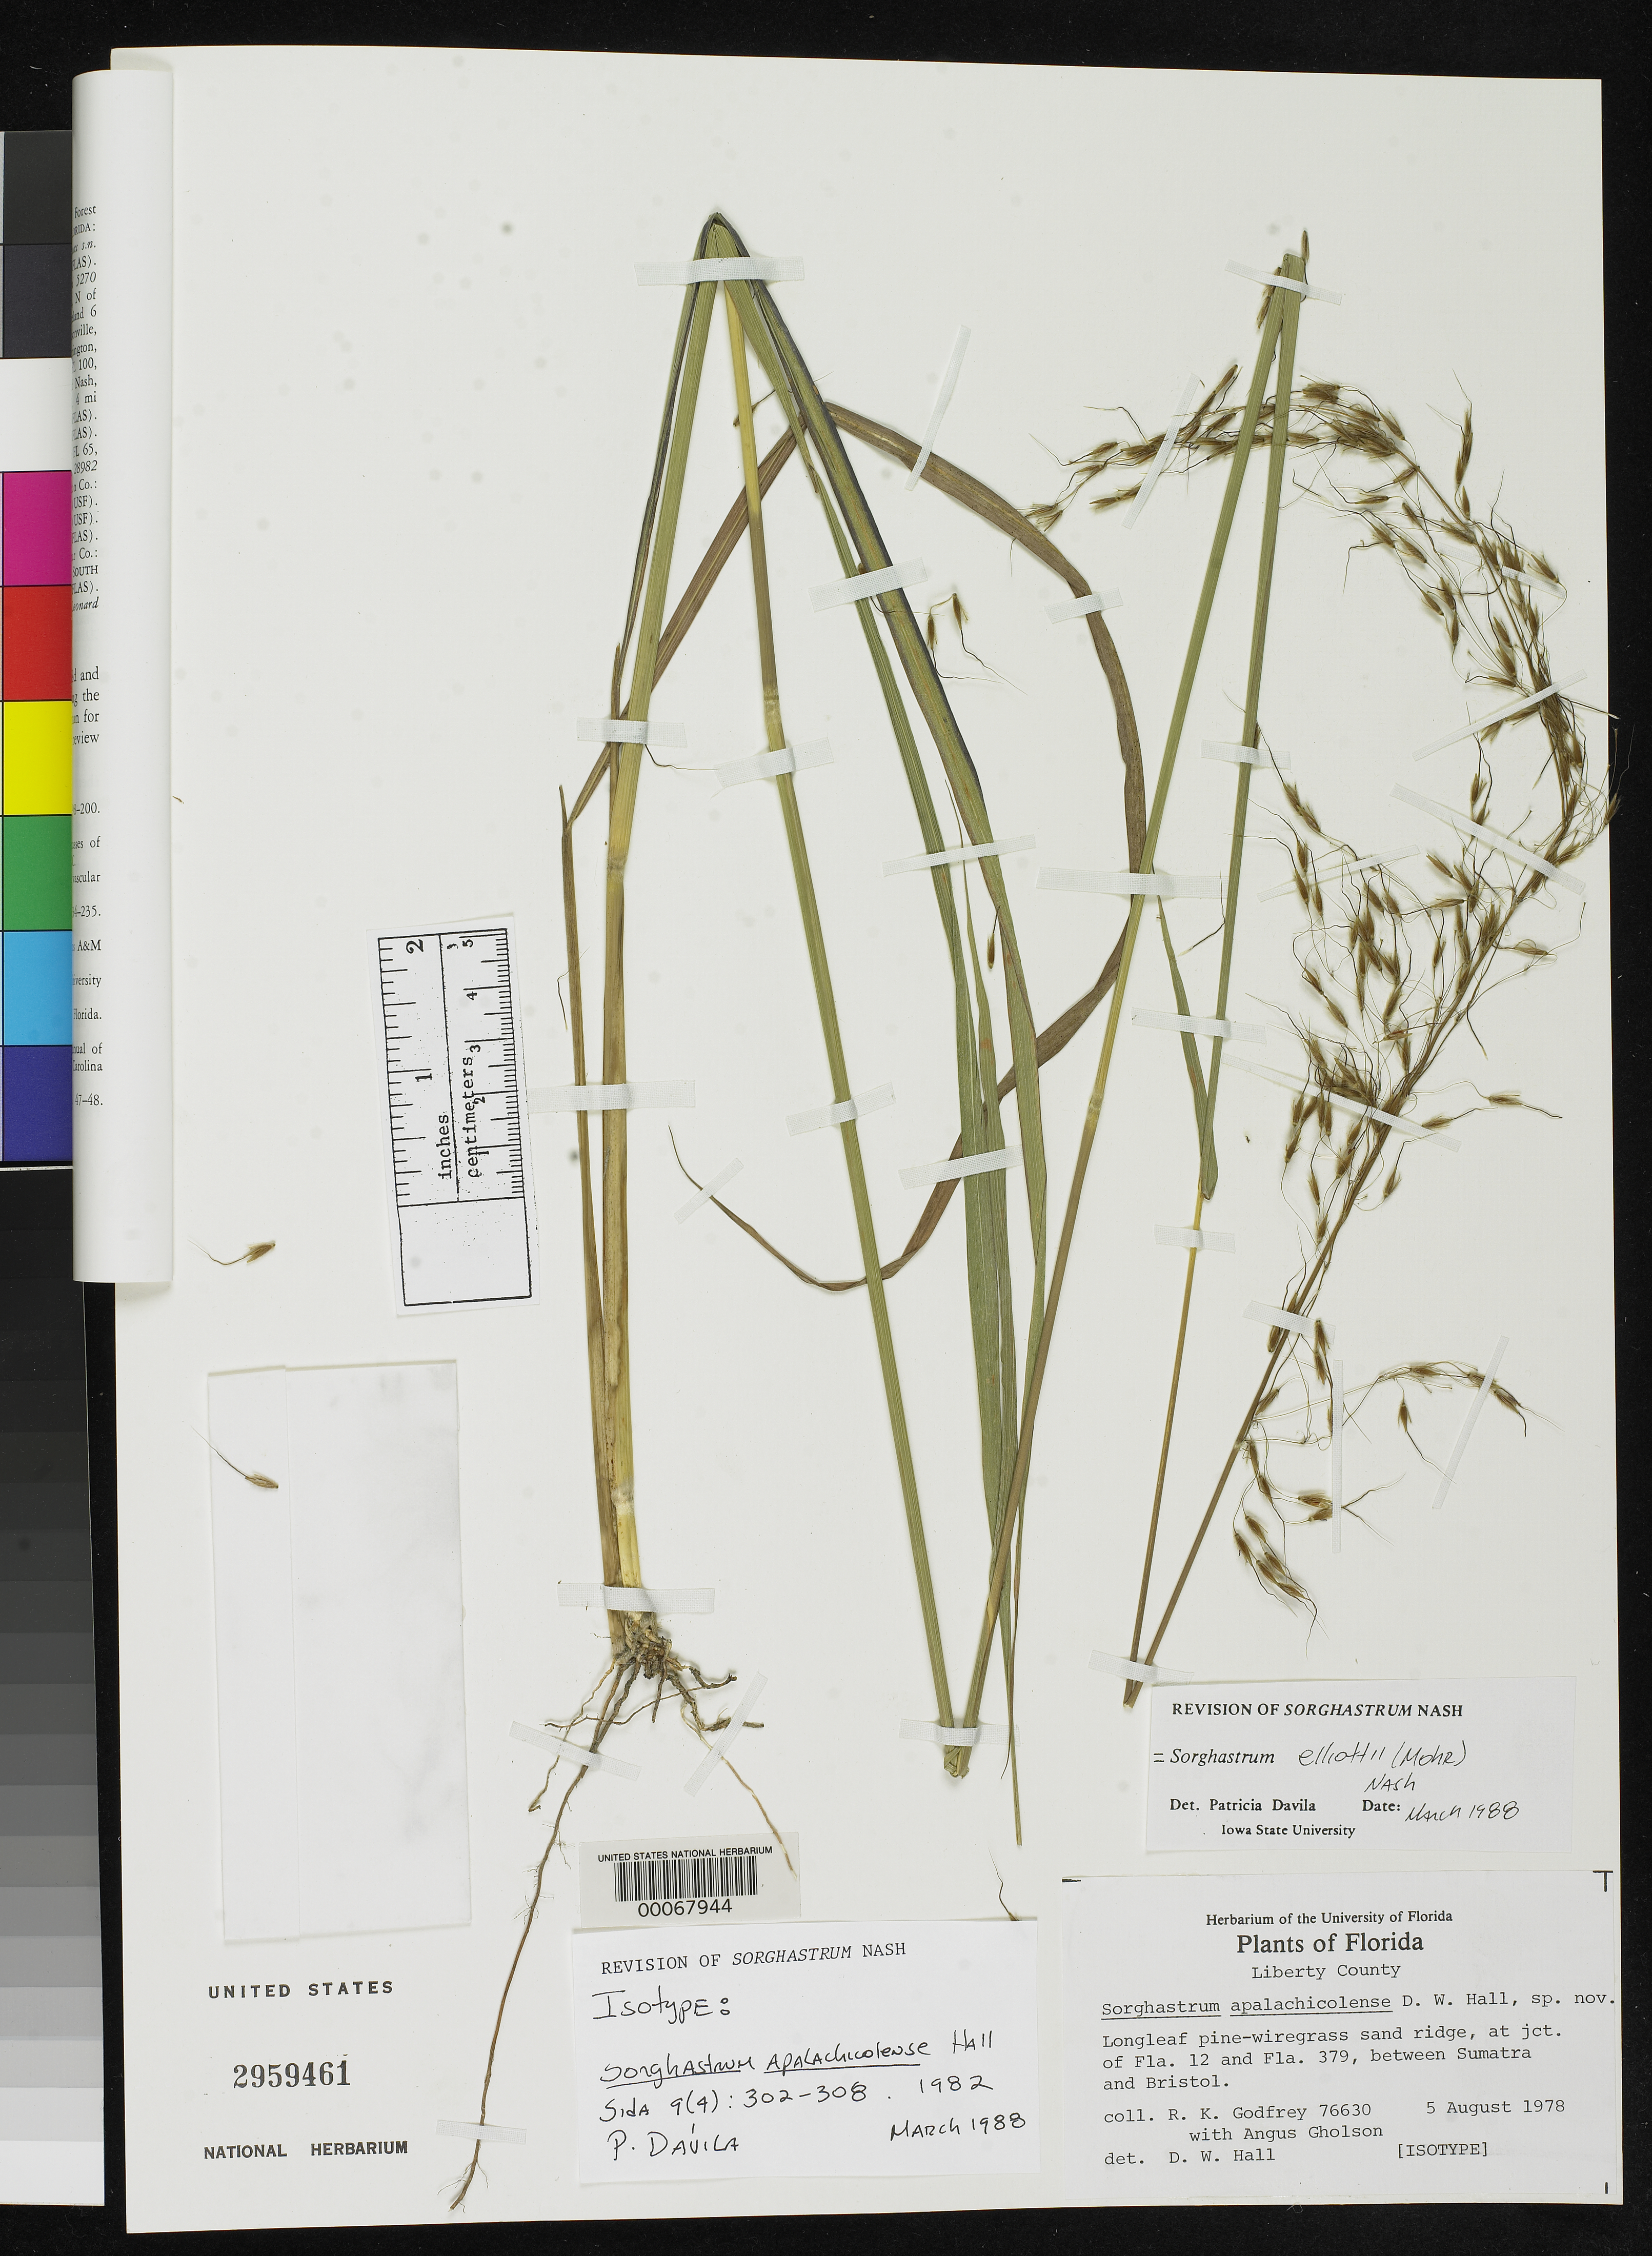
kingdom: Plantae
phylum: Tracheophyta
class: Liliopsida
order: Poales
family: Poaceae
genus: Sorghastrum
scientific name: Sorghastrum apalachicolense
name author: D.W. Hall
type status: Isotype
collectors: R. K. Godfrey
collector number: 76630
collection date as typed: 05 Aug 1978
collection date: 1978-08-05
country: United States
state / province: Florida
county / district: Liberty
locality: Between Sumatra & Bristol.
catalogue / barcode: US 2959461